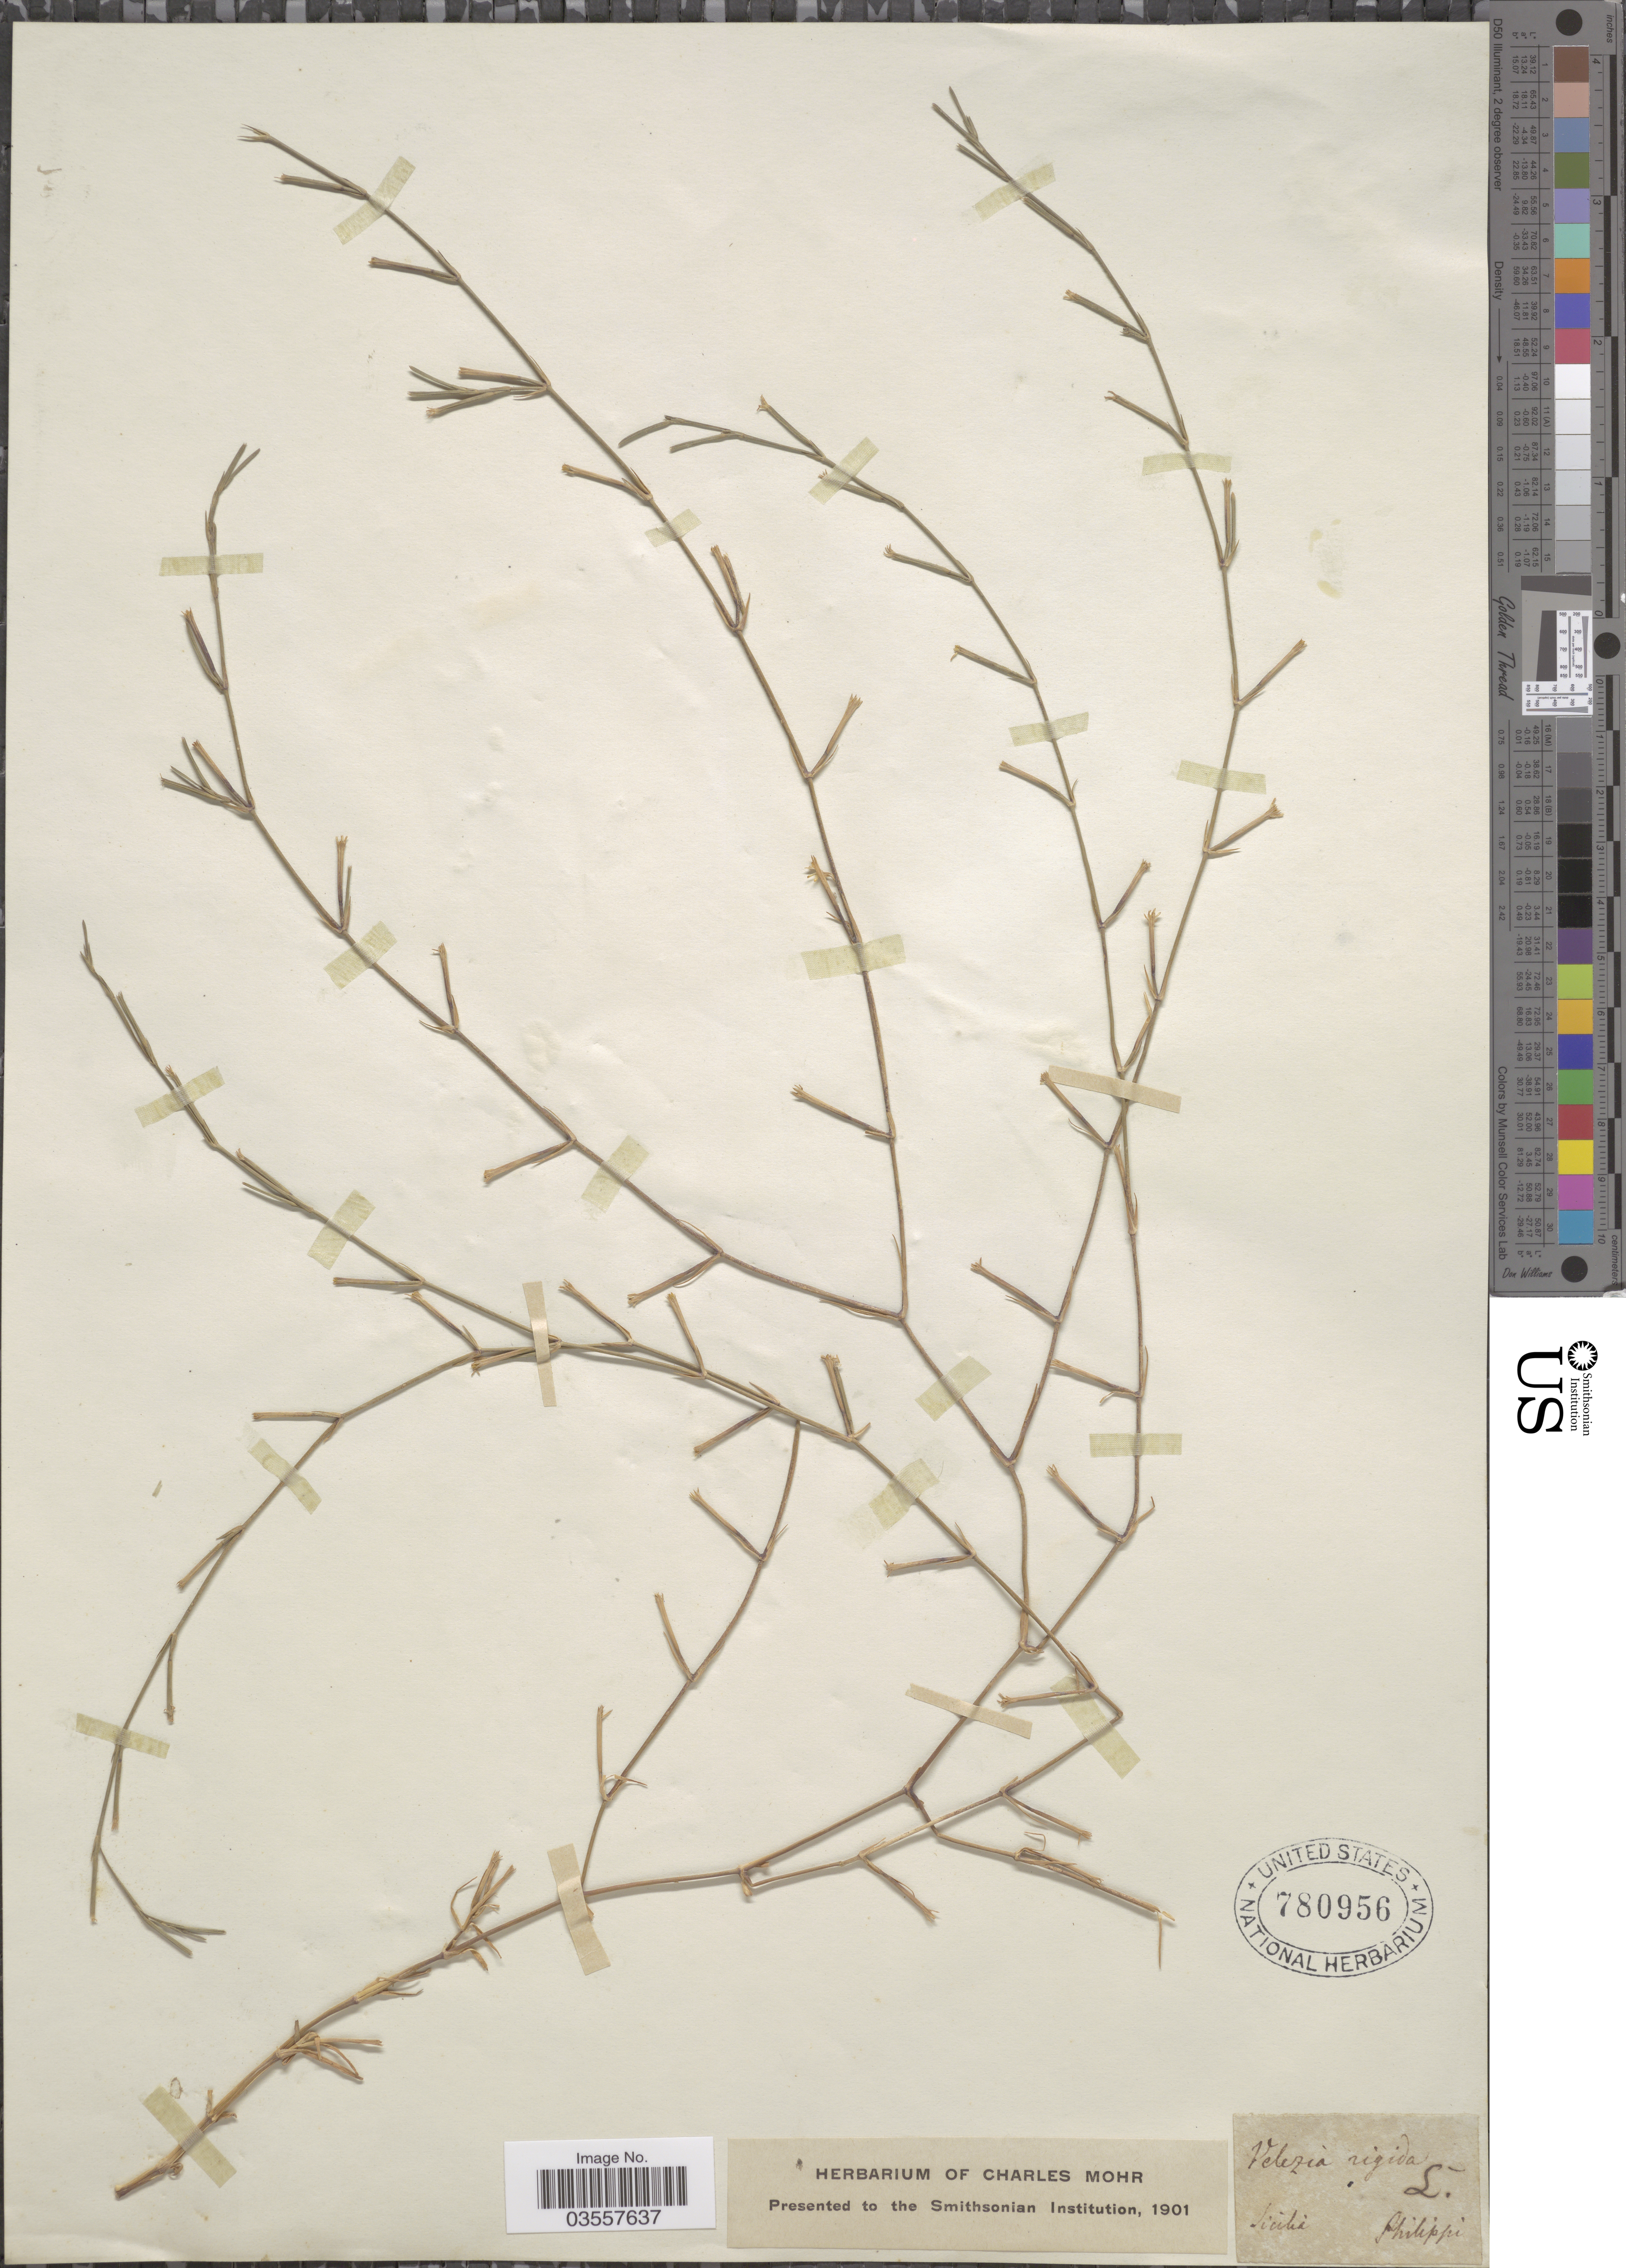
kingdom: Plantae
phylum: Tracheophyta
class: Magnoliopsida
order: Caryophyllales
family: Caryophyllaceae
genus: Dianthus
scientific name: Dianthus nudiflorus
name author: Griff.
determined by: Strong, Mark T., (BOT), Smithsonian Institution - National Museum of Natural History (UNITED STATES)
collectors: -. Philippi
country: Italy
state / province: Siciliana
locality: Sicilia.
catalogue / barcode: US 780956